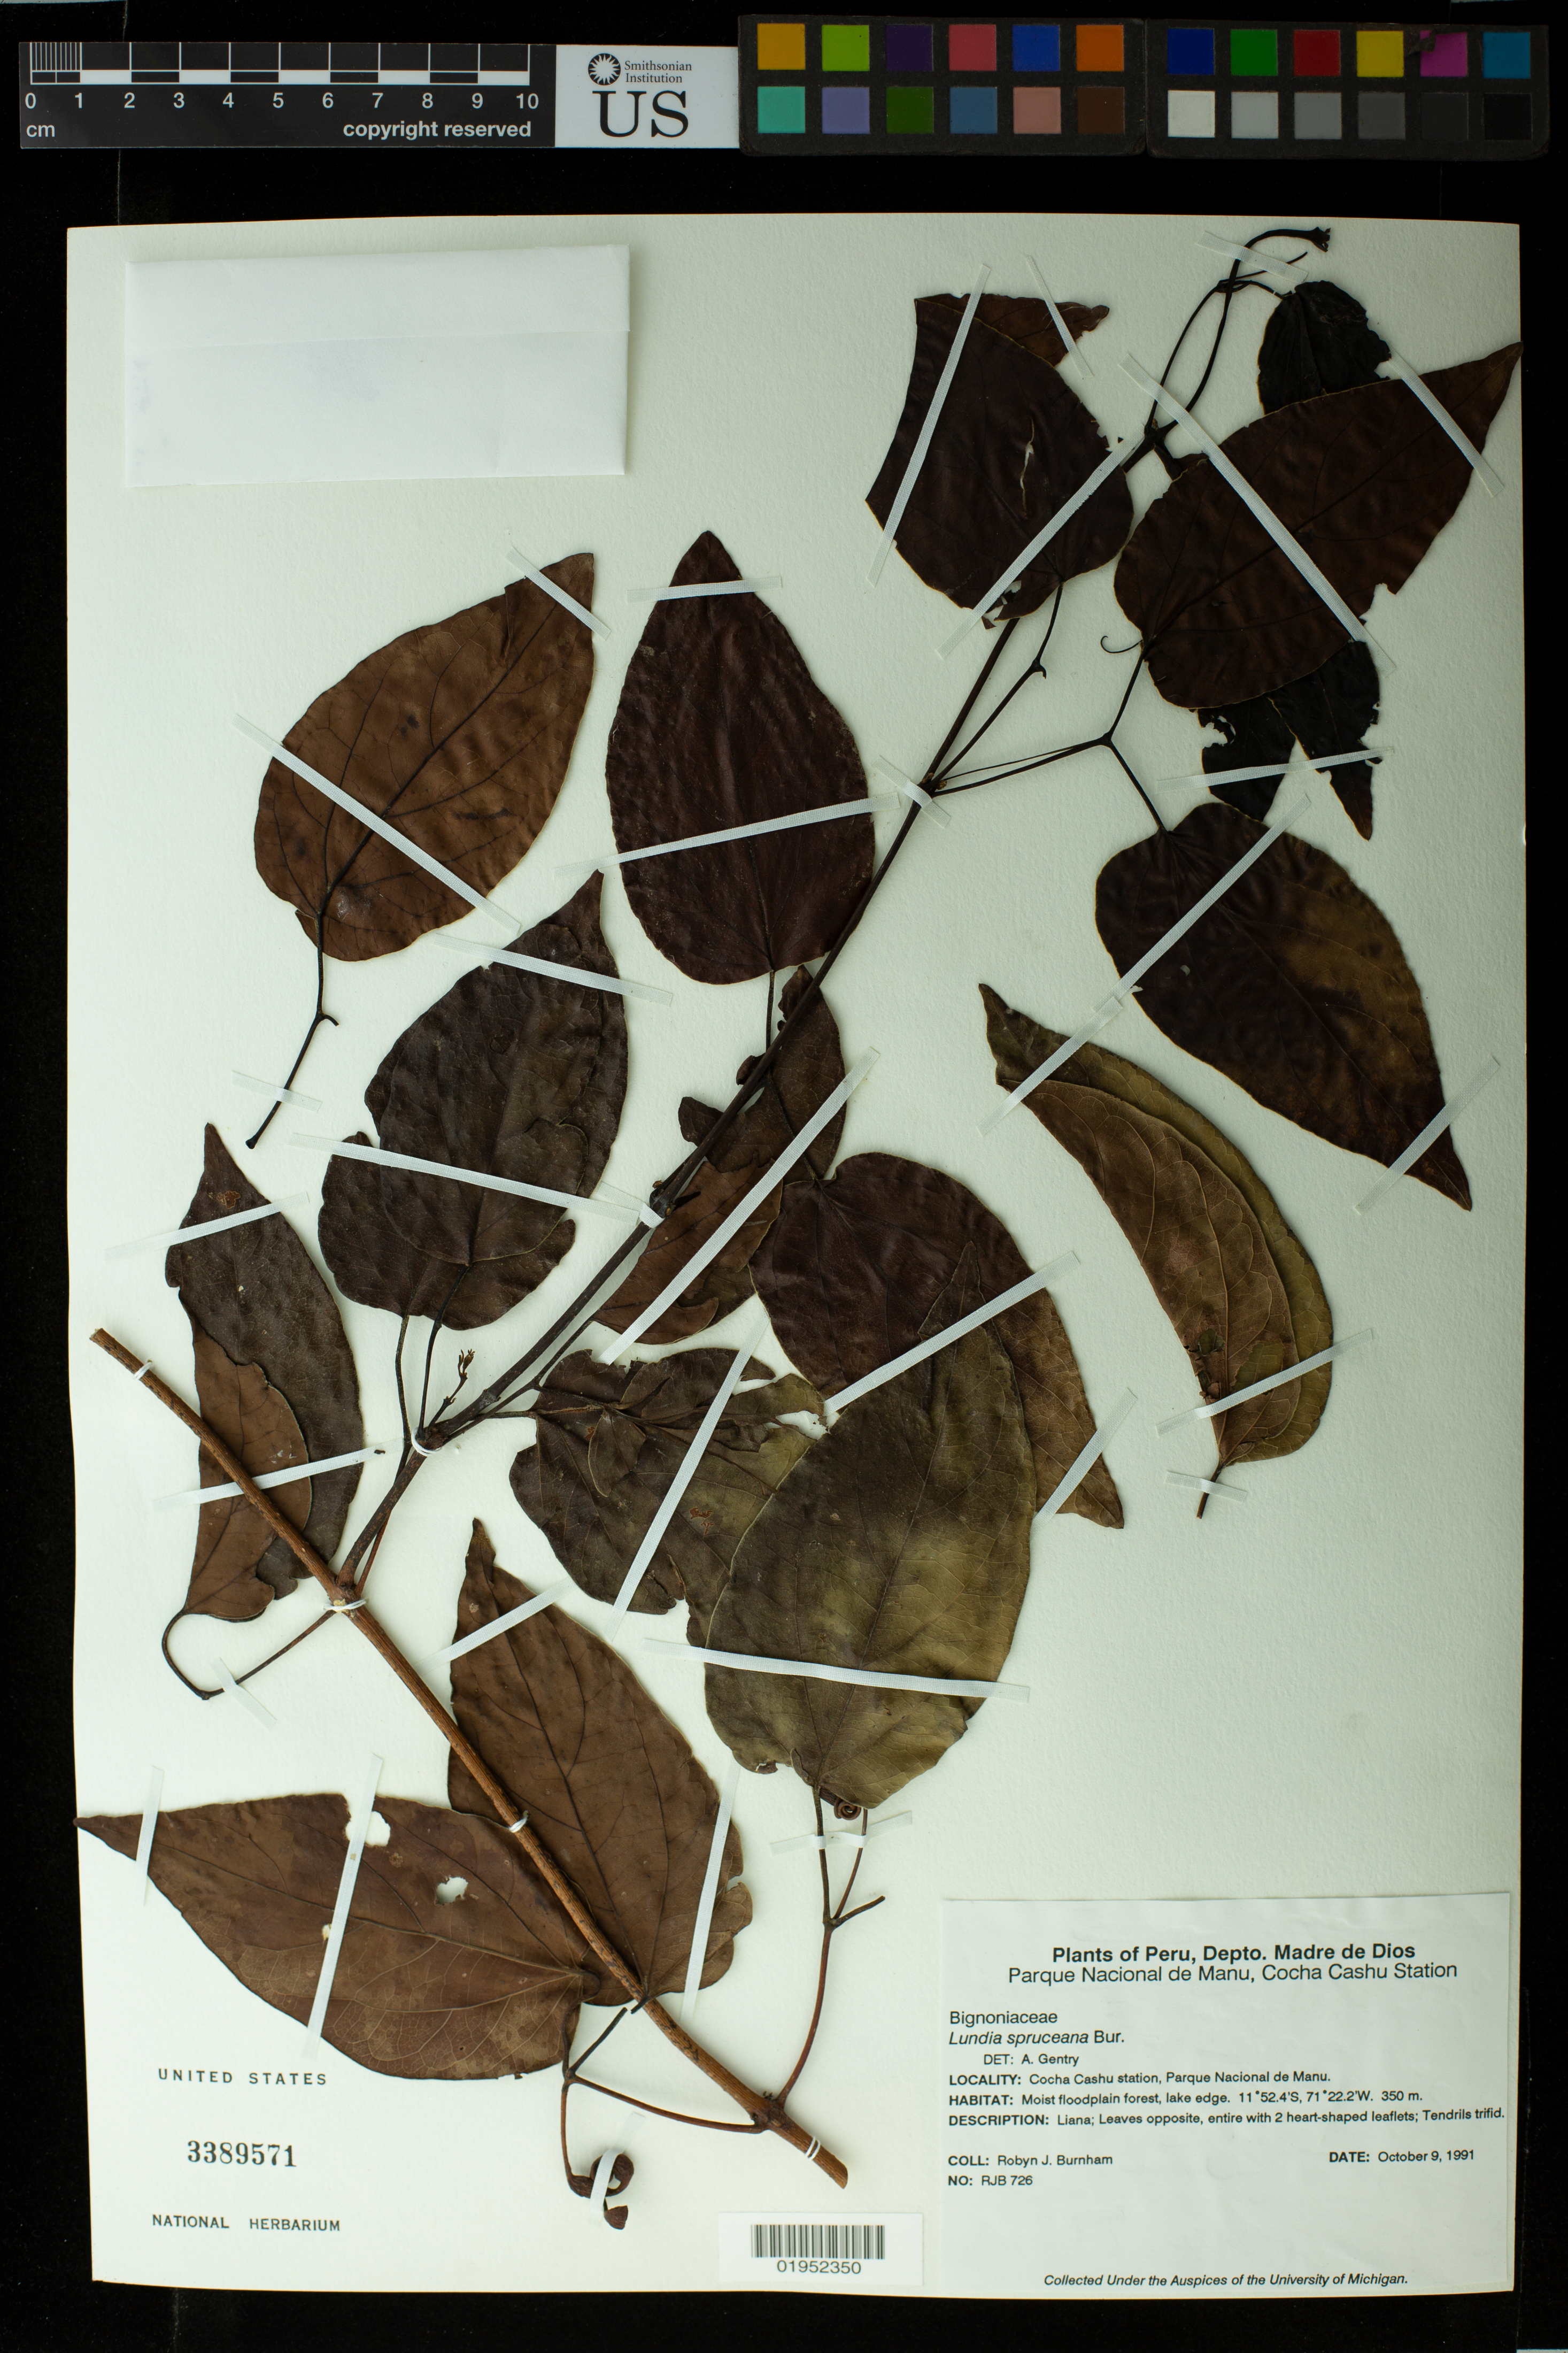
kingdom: Plantae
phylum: Tracheophyta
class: Magnoliopsida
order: Lamiales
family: Bignoniaceae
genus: Lundia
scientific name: Lundia spruceana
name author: Bureau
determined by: Gentry, A. H.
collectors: R. J. Burnham & P. Nuñez V.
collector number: RJB 726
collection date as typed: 17 Oct 1991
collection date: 1991-10-17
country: Peru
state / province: Madre de Dios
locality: Parque Nacional de Manu, Cocha Cashu Station. Across river from station: ravine plot 2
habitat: Moist floodplain forest, lake edge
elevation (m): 350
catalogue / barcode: US 3389571